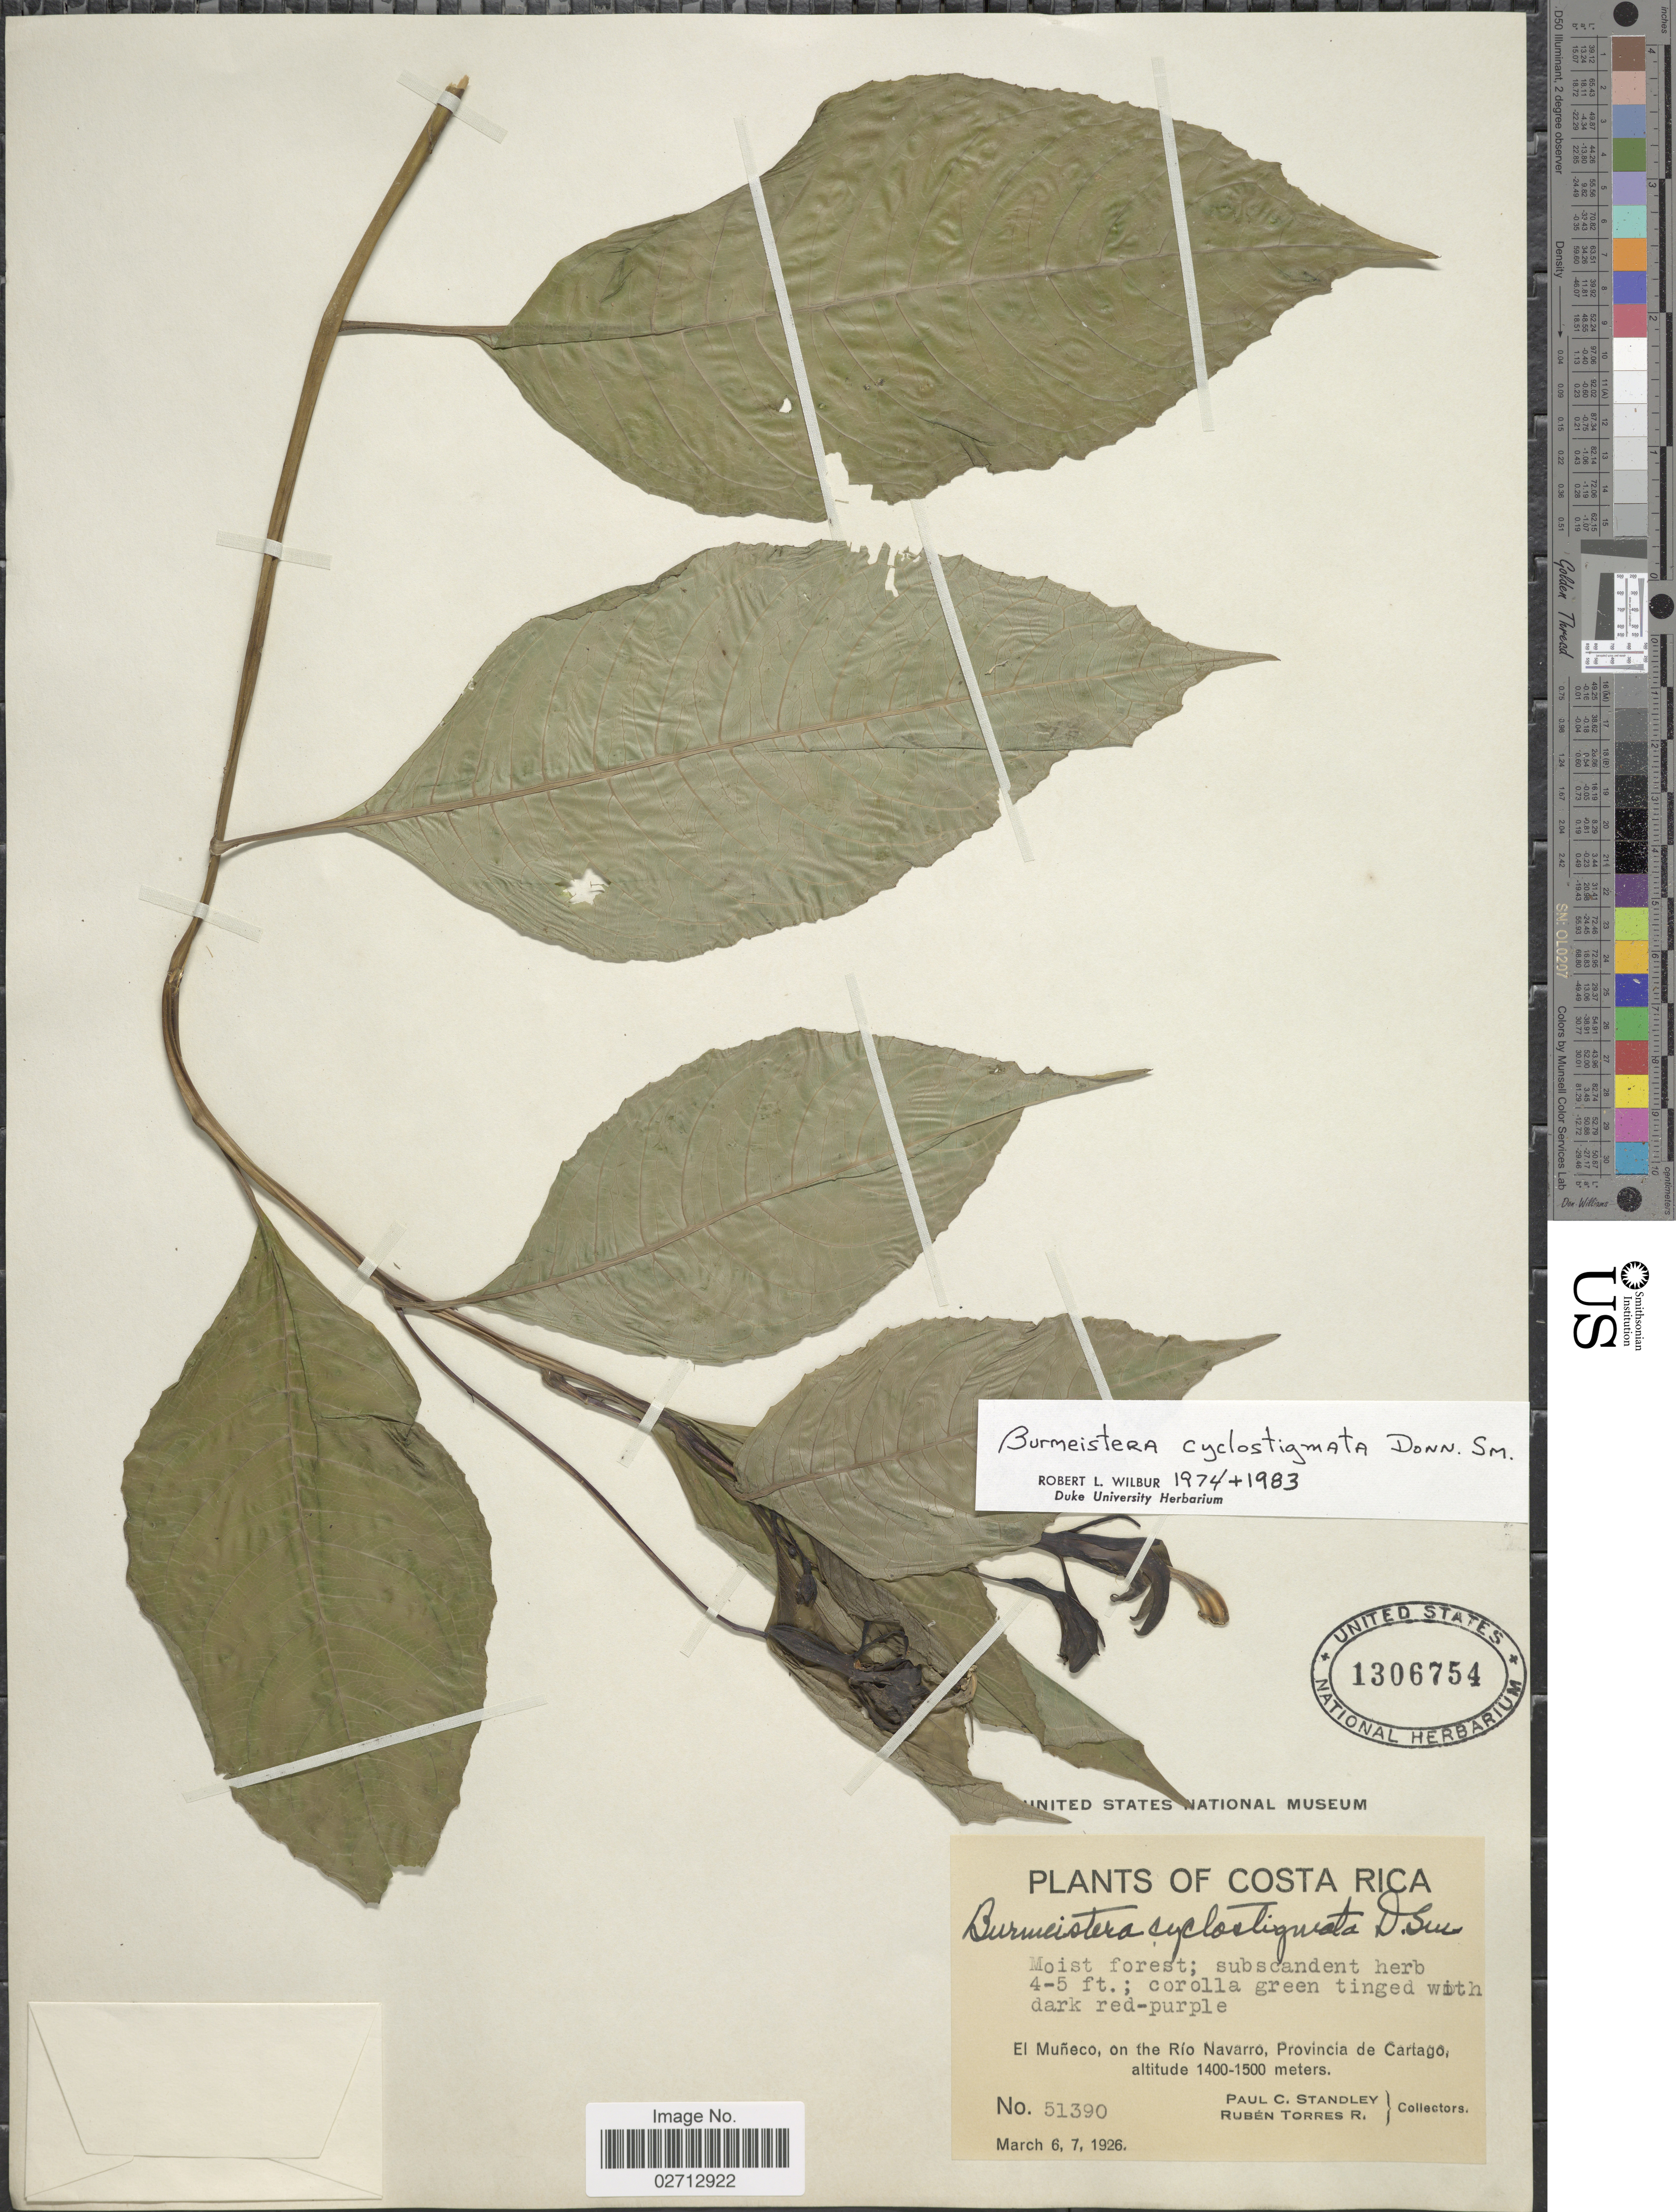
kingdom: Plantae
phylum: Tracheophyta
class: Magnoliopsida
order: Asterales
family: Campanulaceae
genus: Burmeistera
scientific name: Burmeistera cyclostigmata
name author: Donn. Sm.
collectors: P. C. Standley & R. Torres R.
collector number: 51390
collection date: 1926-03-06/1926-03-07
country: Costa Rica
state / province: Cartago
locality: El Muneco, on the Rio Navarro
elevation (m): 1400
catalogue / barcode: US 1306754